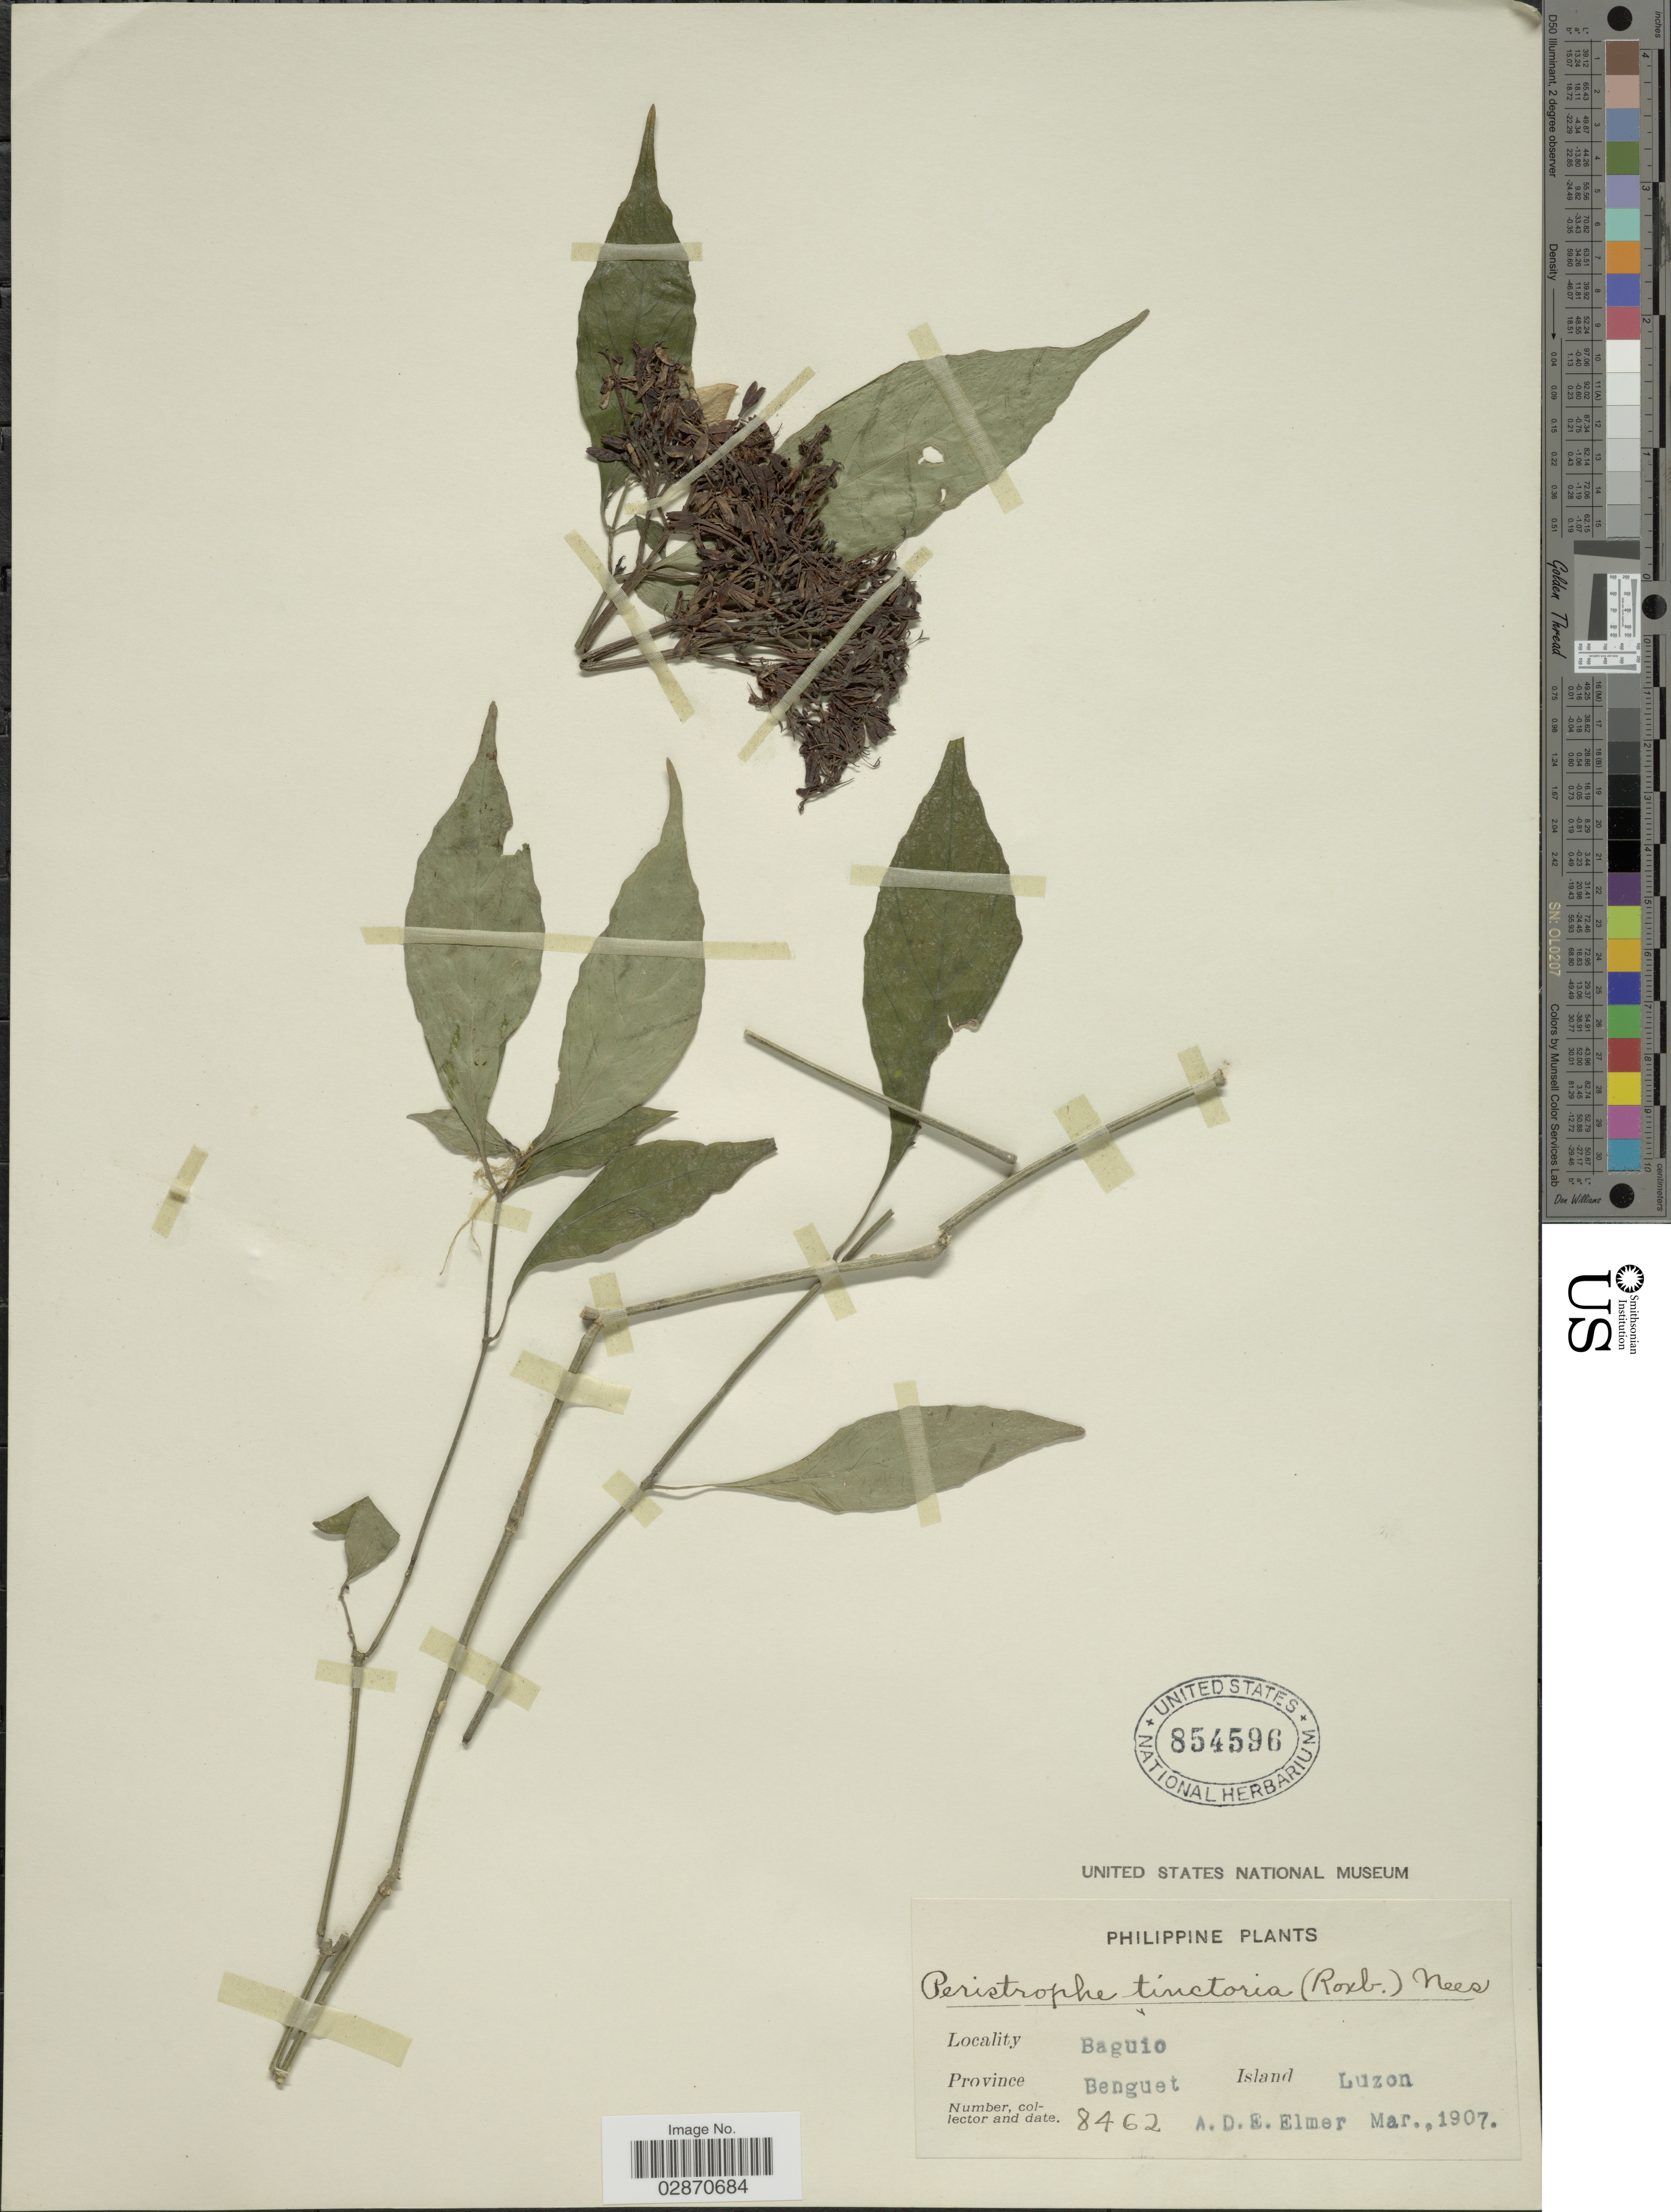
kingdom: Plantae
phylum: Tracheophyta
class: Magnoliopsida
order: Lamiales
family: Acanthaceae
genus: Peristrophe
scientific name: Peristrophe bivalvis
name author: (L.) Merr.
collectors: A. D. E. Elmer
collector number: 8462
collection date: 1907-03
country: Philippines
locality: Baguio. Province Benguet Island Luzon.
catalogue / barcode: US 854596